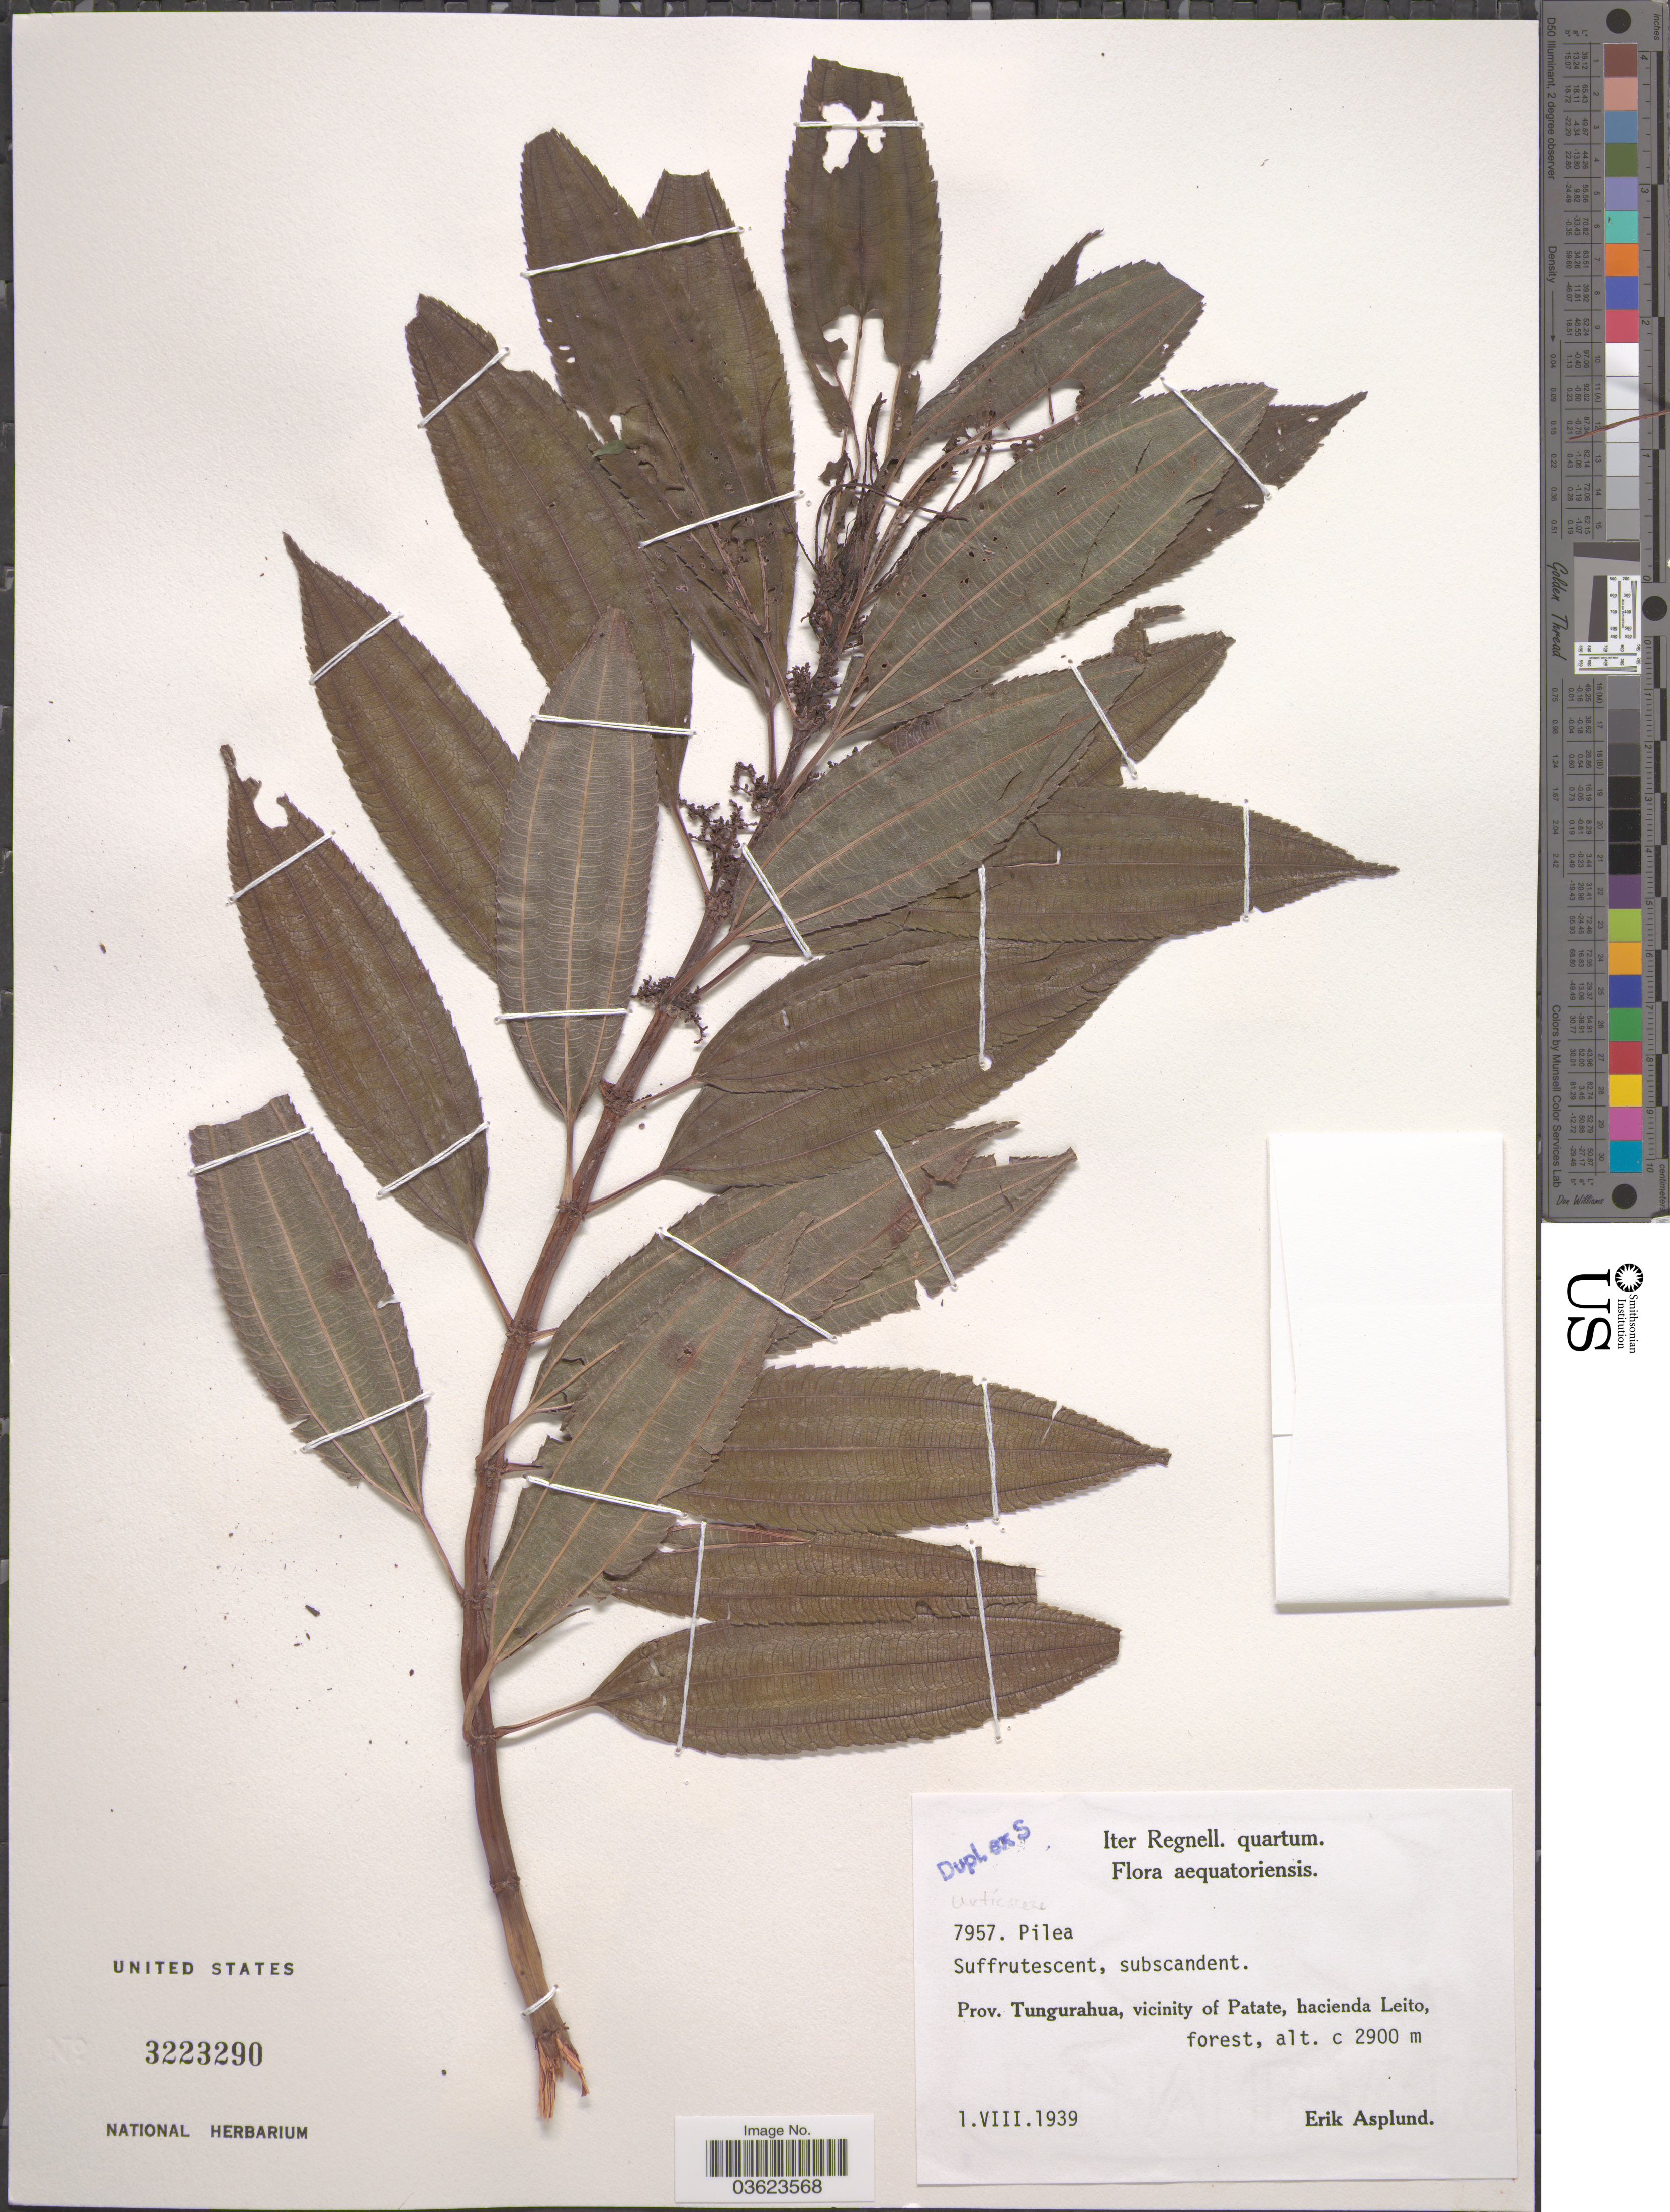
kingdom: Plantae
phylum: Tracheophyta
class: Magnoliopsida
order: Rosales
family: Urticaceae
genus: Pilea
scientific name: Pilea sp.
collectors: E. Asplund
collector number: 7957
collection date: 1939-08-01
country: Ecuador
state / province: Tungurahua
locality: Vicinity of Patate, hacienda Leito.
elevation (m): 2900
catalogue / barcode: US 3223290